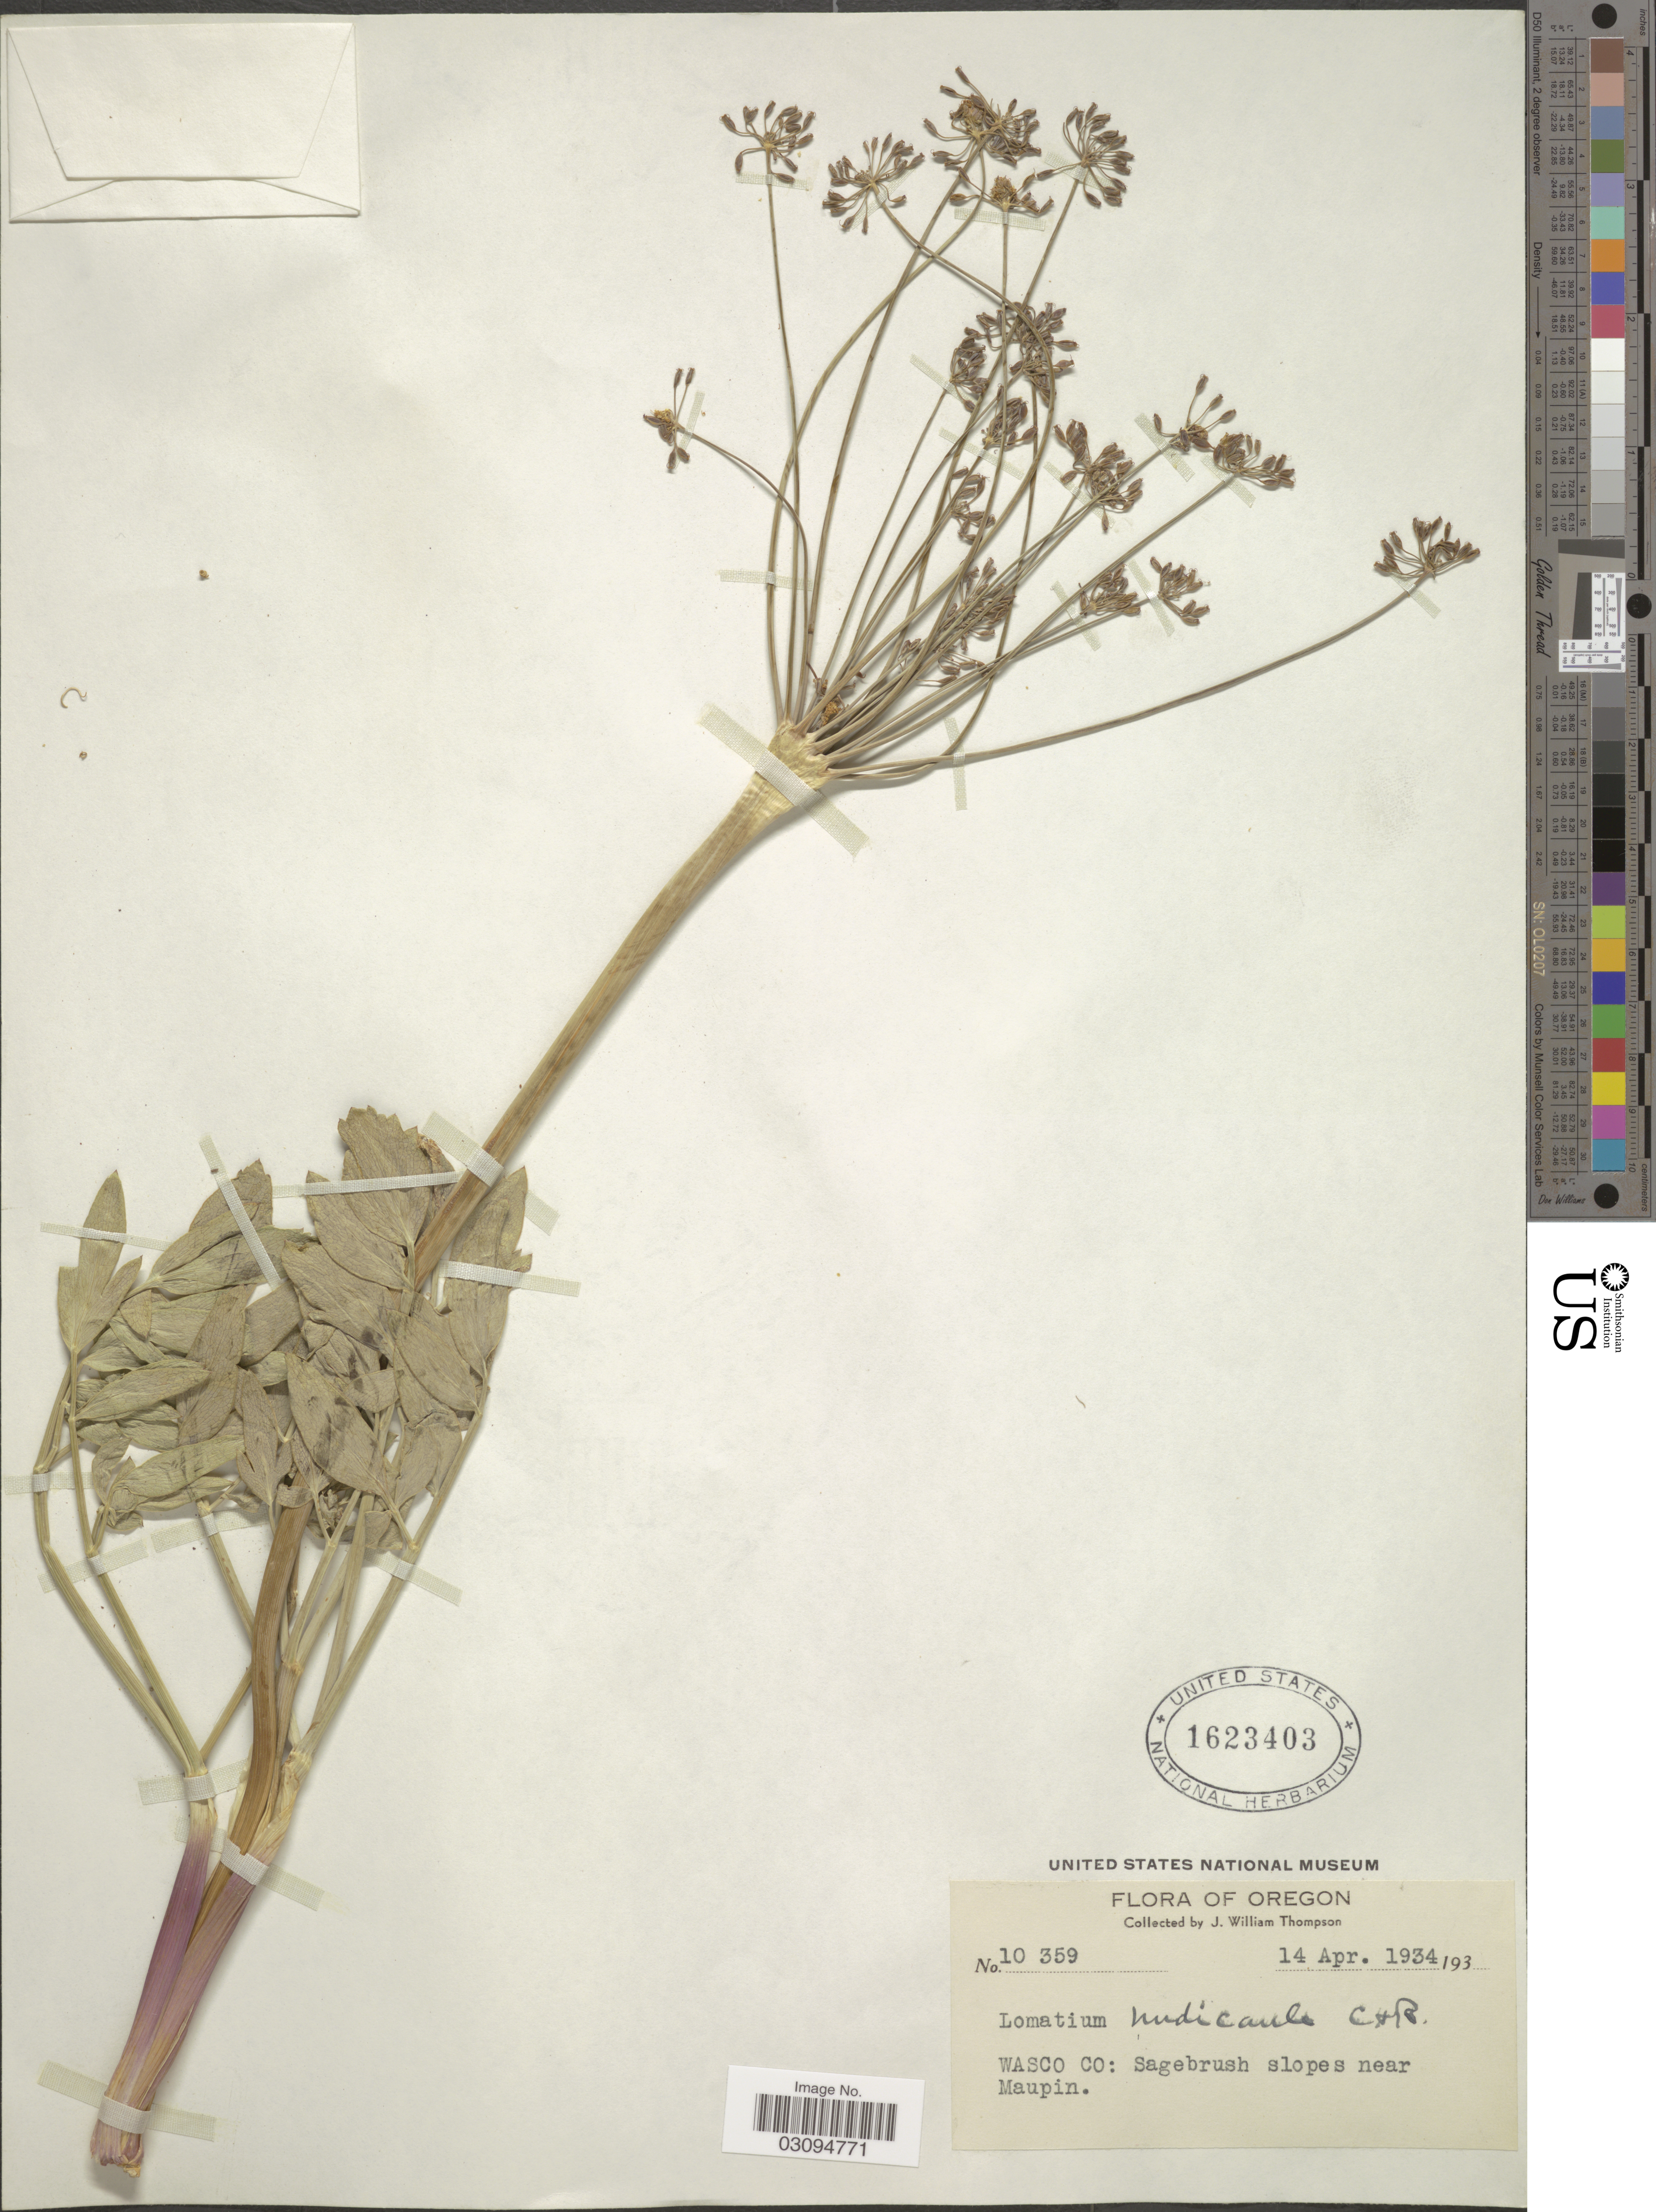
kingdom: Plantae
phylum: Tracheophyta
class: Magnoliopsida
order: Apiales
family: Apiaceae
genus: Lomatium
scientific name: Lomatium nudicaule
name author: (Pursh) J.M. Coult. & Rose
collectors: J. W. Thompson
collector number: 10359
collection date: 1934-04-14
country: United States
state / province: Oregon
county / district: Wasco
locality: Wasco Co: Sagebrush slopes near Maupin.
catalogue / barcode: US 1623403